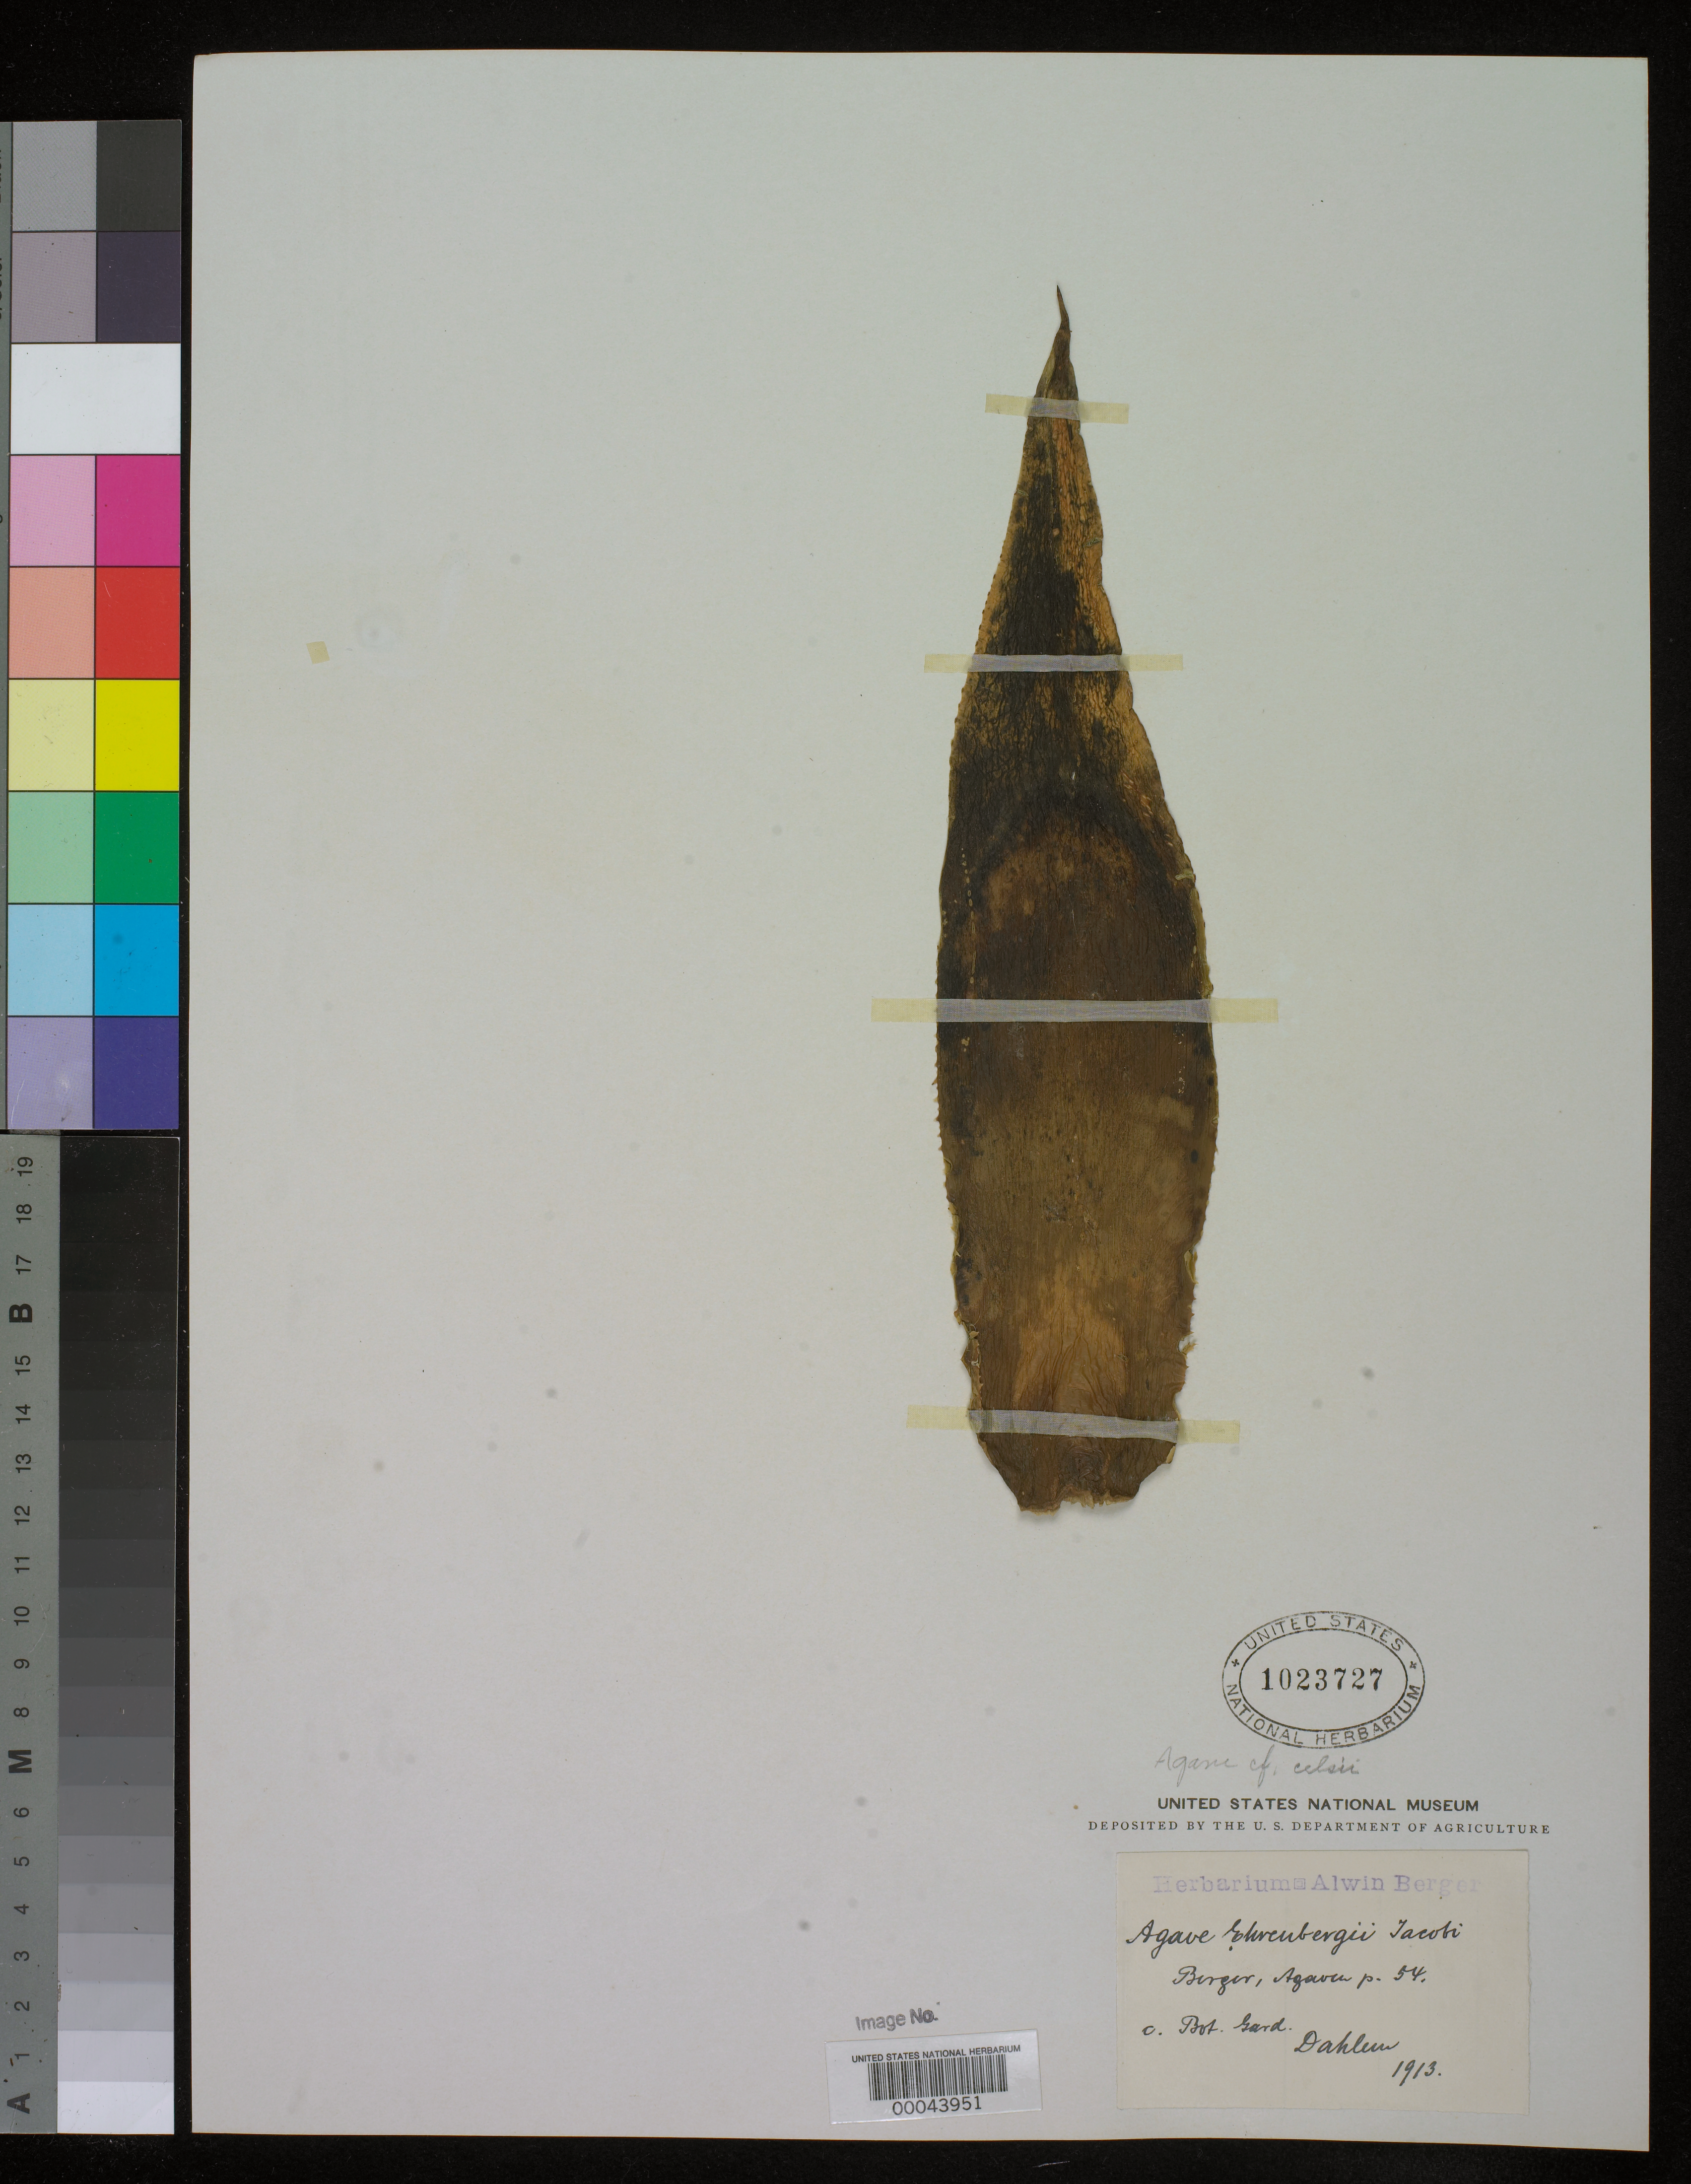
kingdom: Plantae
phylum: Tracheophyta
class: Liliopsida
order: Asparagales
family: Asparagaceae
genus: Agave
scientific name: Agave ehrenbergii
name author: Jacobi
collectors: ex herb. A. Berger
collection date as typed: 1913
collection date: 1913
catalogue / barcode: US 1023727